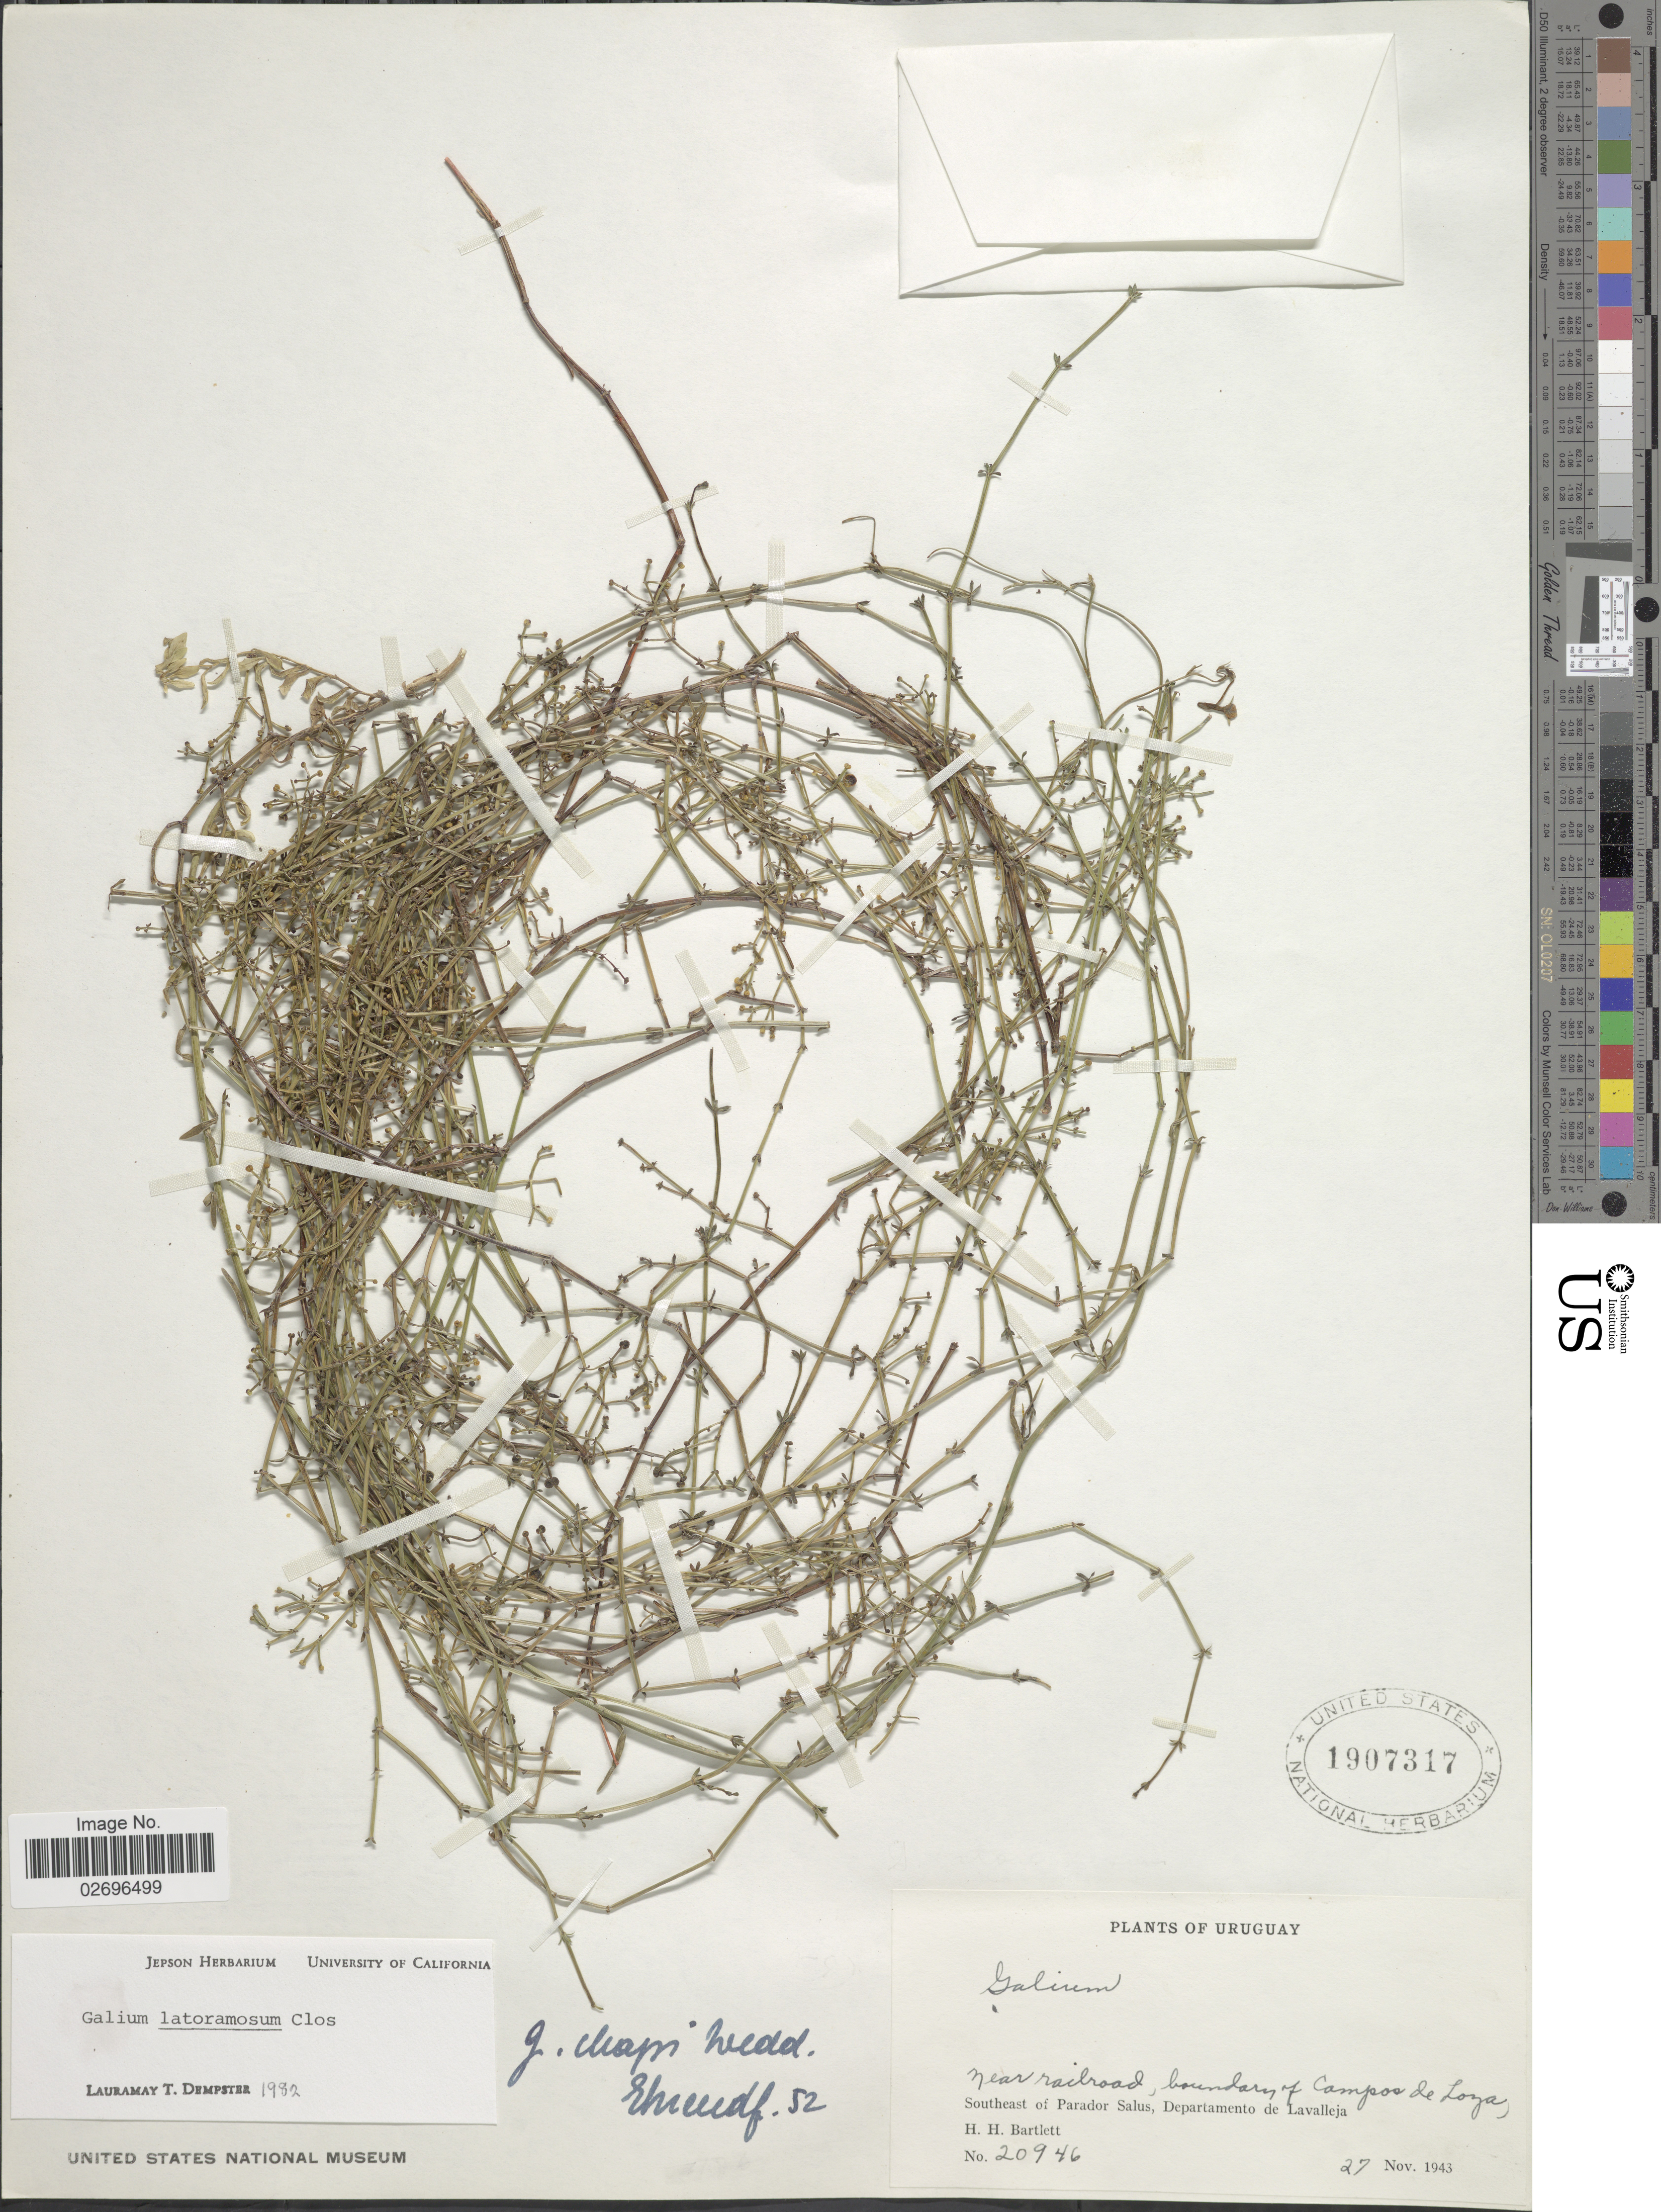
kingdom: Plantae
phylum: Tracheophyta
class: Magnoliopsida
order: Gentianales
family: Rubiaceae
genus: Galium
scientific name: Galium latoramosum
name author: Clos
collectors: H. H. Bartlett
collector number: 20946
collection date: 1943-11-27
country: Uruguay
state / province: Lavalleja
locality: Near railroad, boundary of Campos de Loya, Southeast of Parador Salus, Departamento de Lavalleja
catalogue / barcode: US 1907317